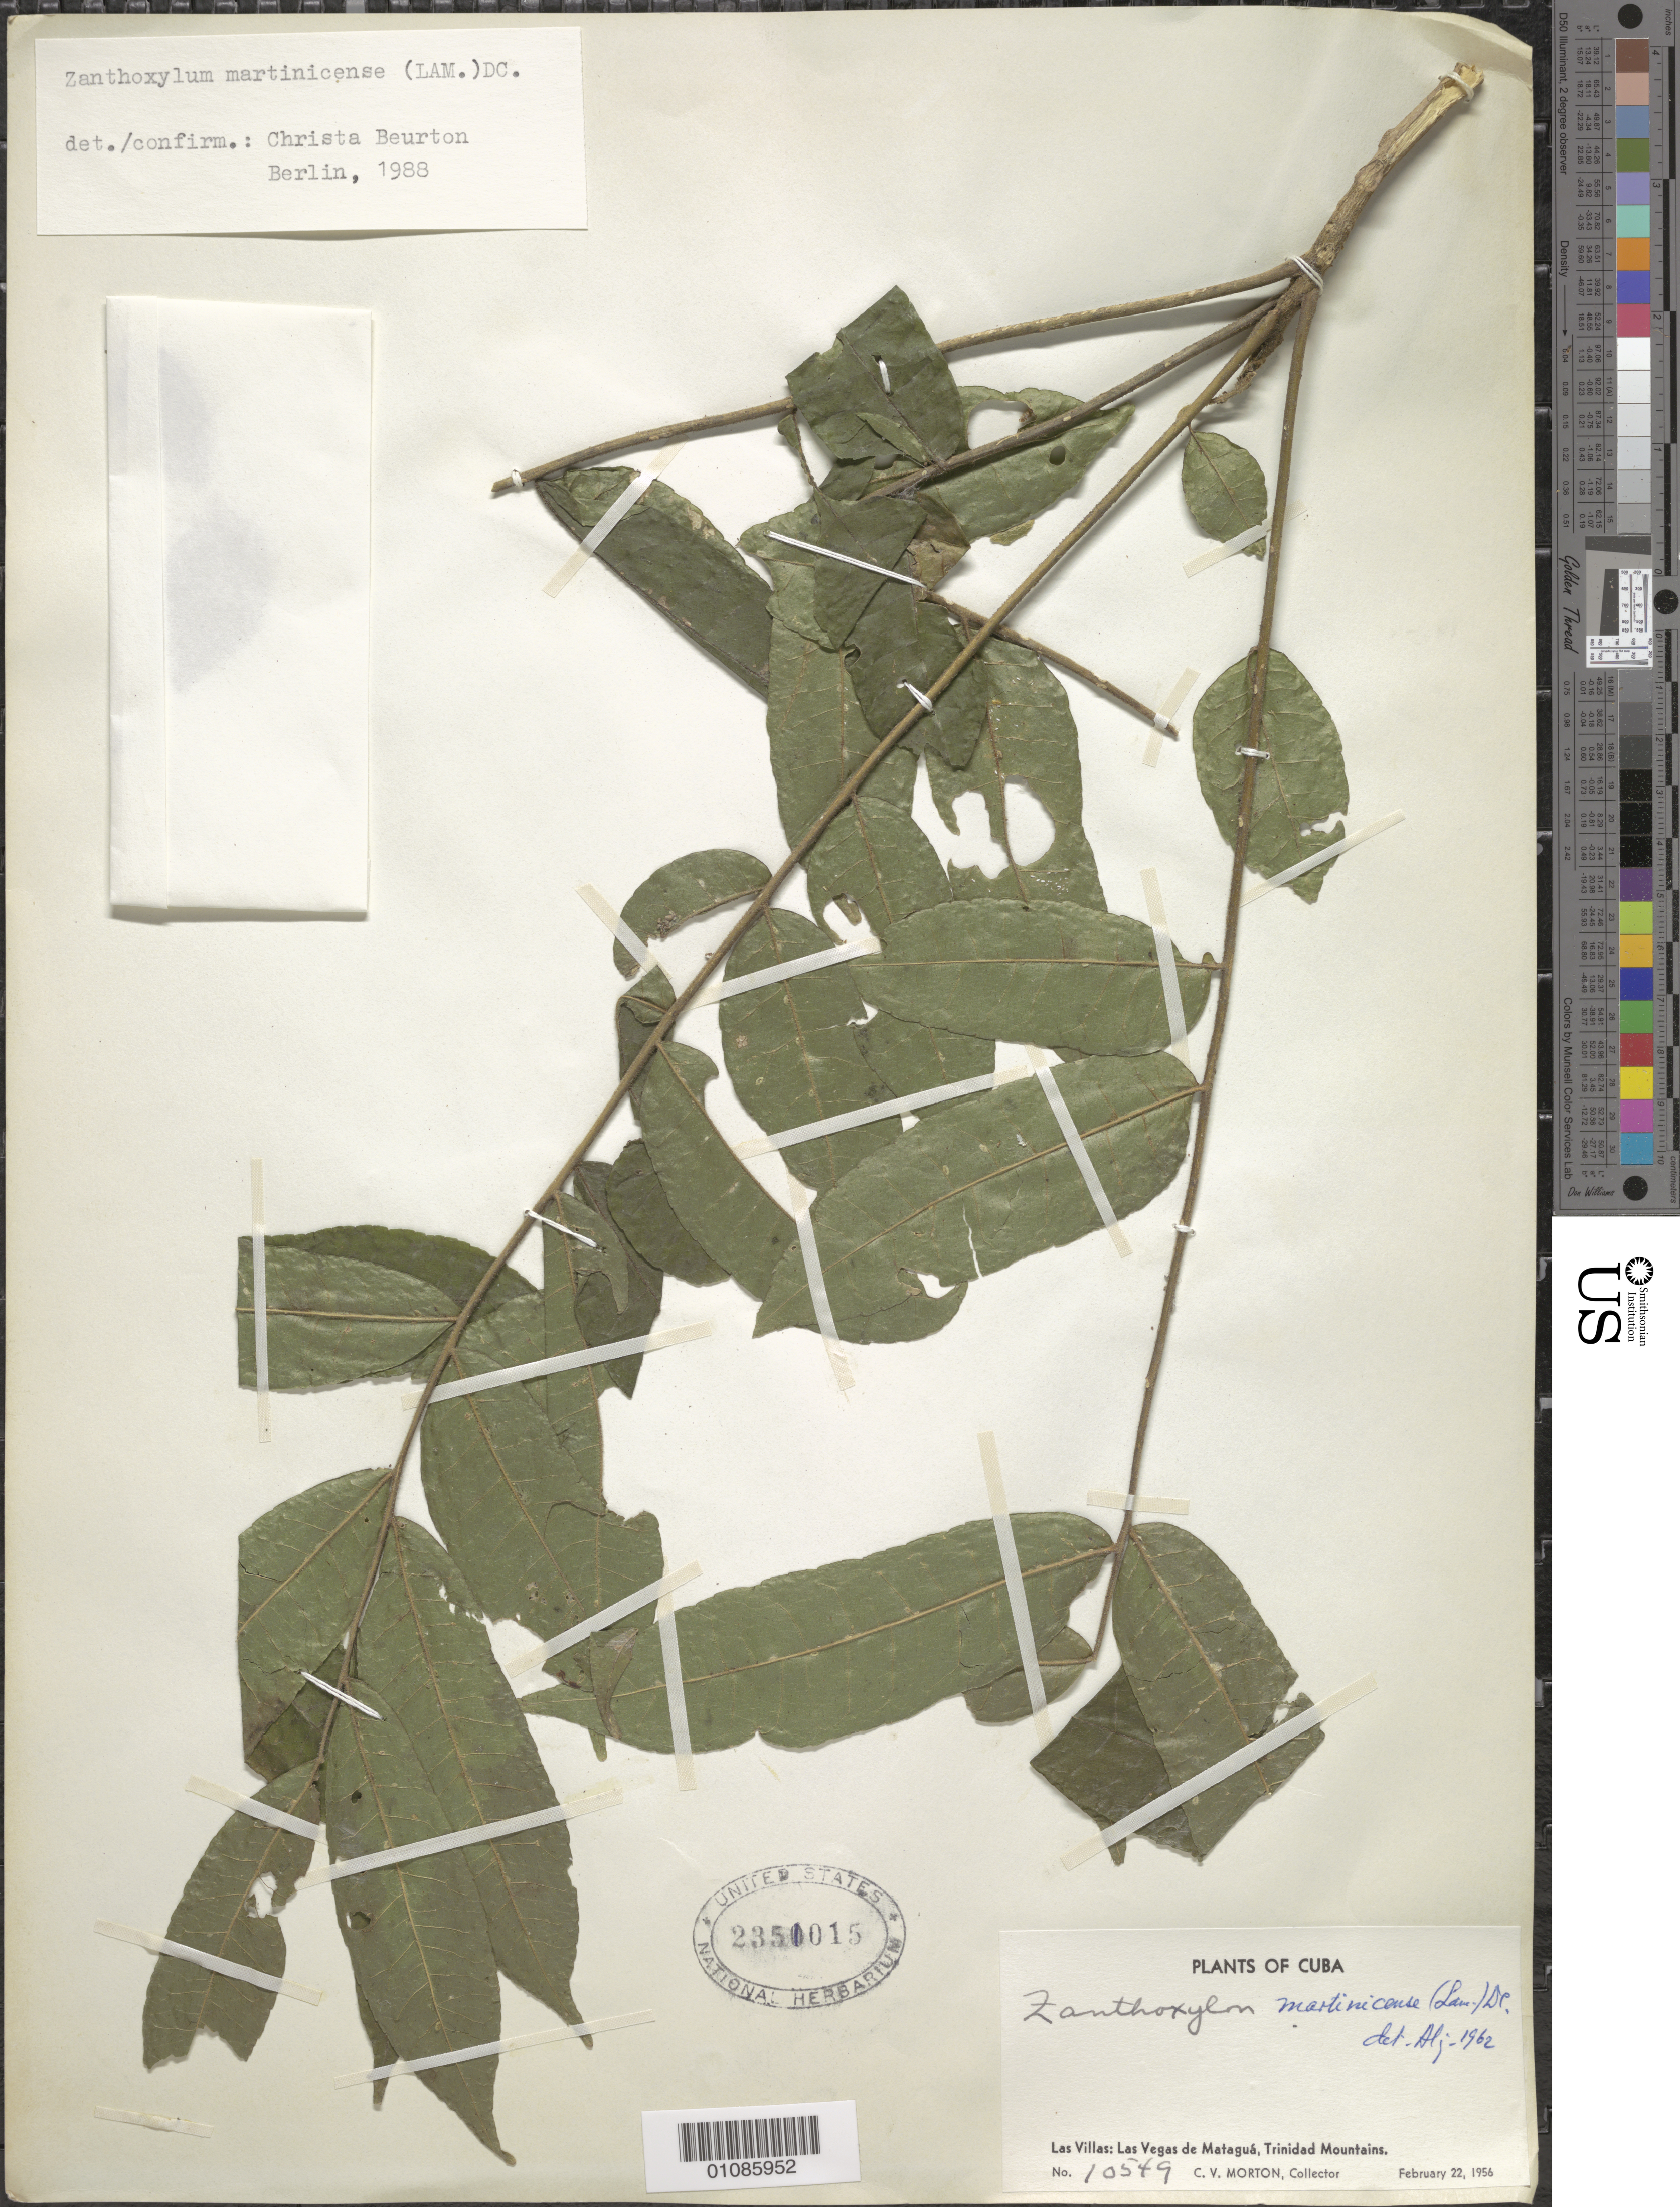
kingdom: Plantae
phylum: Tracheophyta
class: Magnoliopsida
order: Sapindales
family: Rutaceae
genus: Zanthoxylum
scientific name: Zanthoxylum martinicense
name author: (Lam.) DC.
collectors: C. V. Morton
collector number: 10549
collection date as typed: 22 Feb 1956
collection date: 1956-02-22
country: Cuba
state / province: Las Villas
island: Cuba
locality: Trinidad Mountain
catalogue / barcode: US 2350015